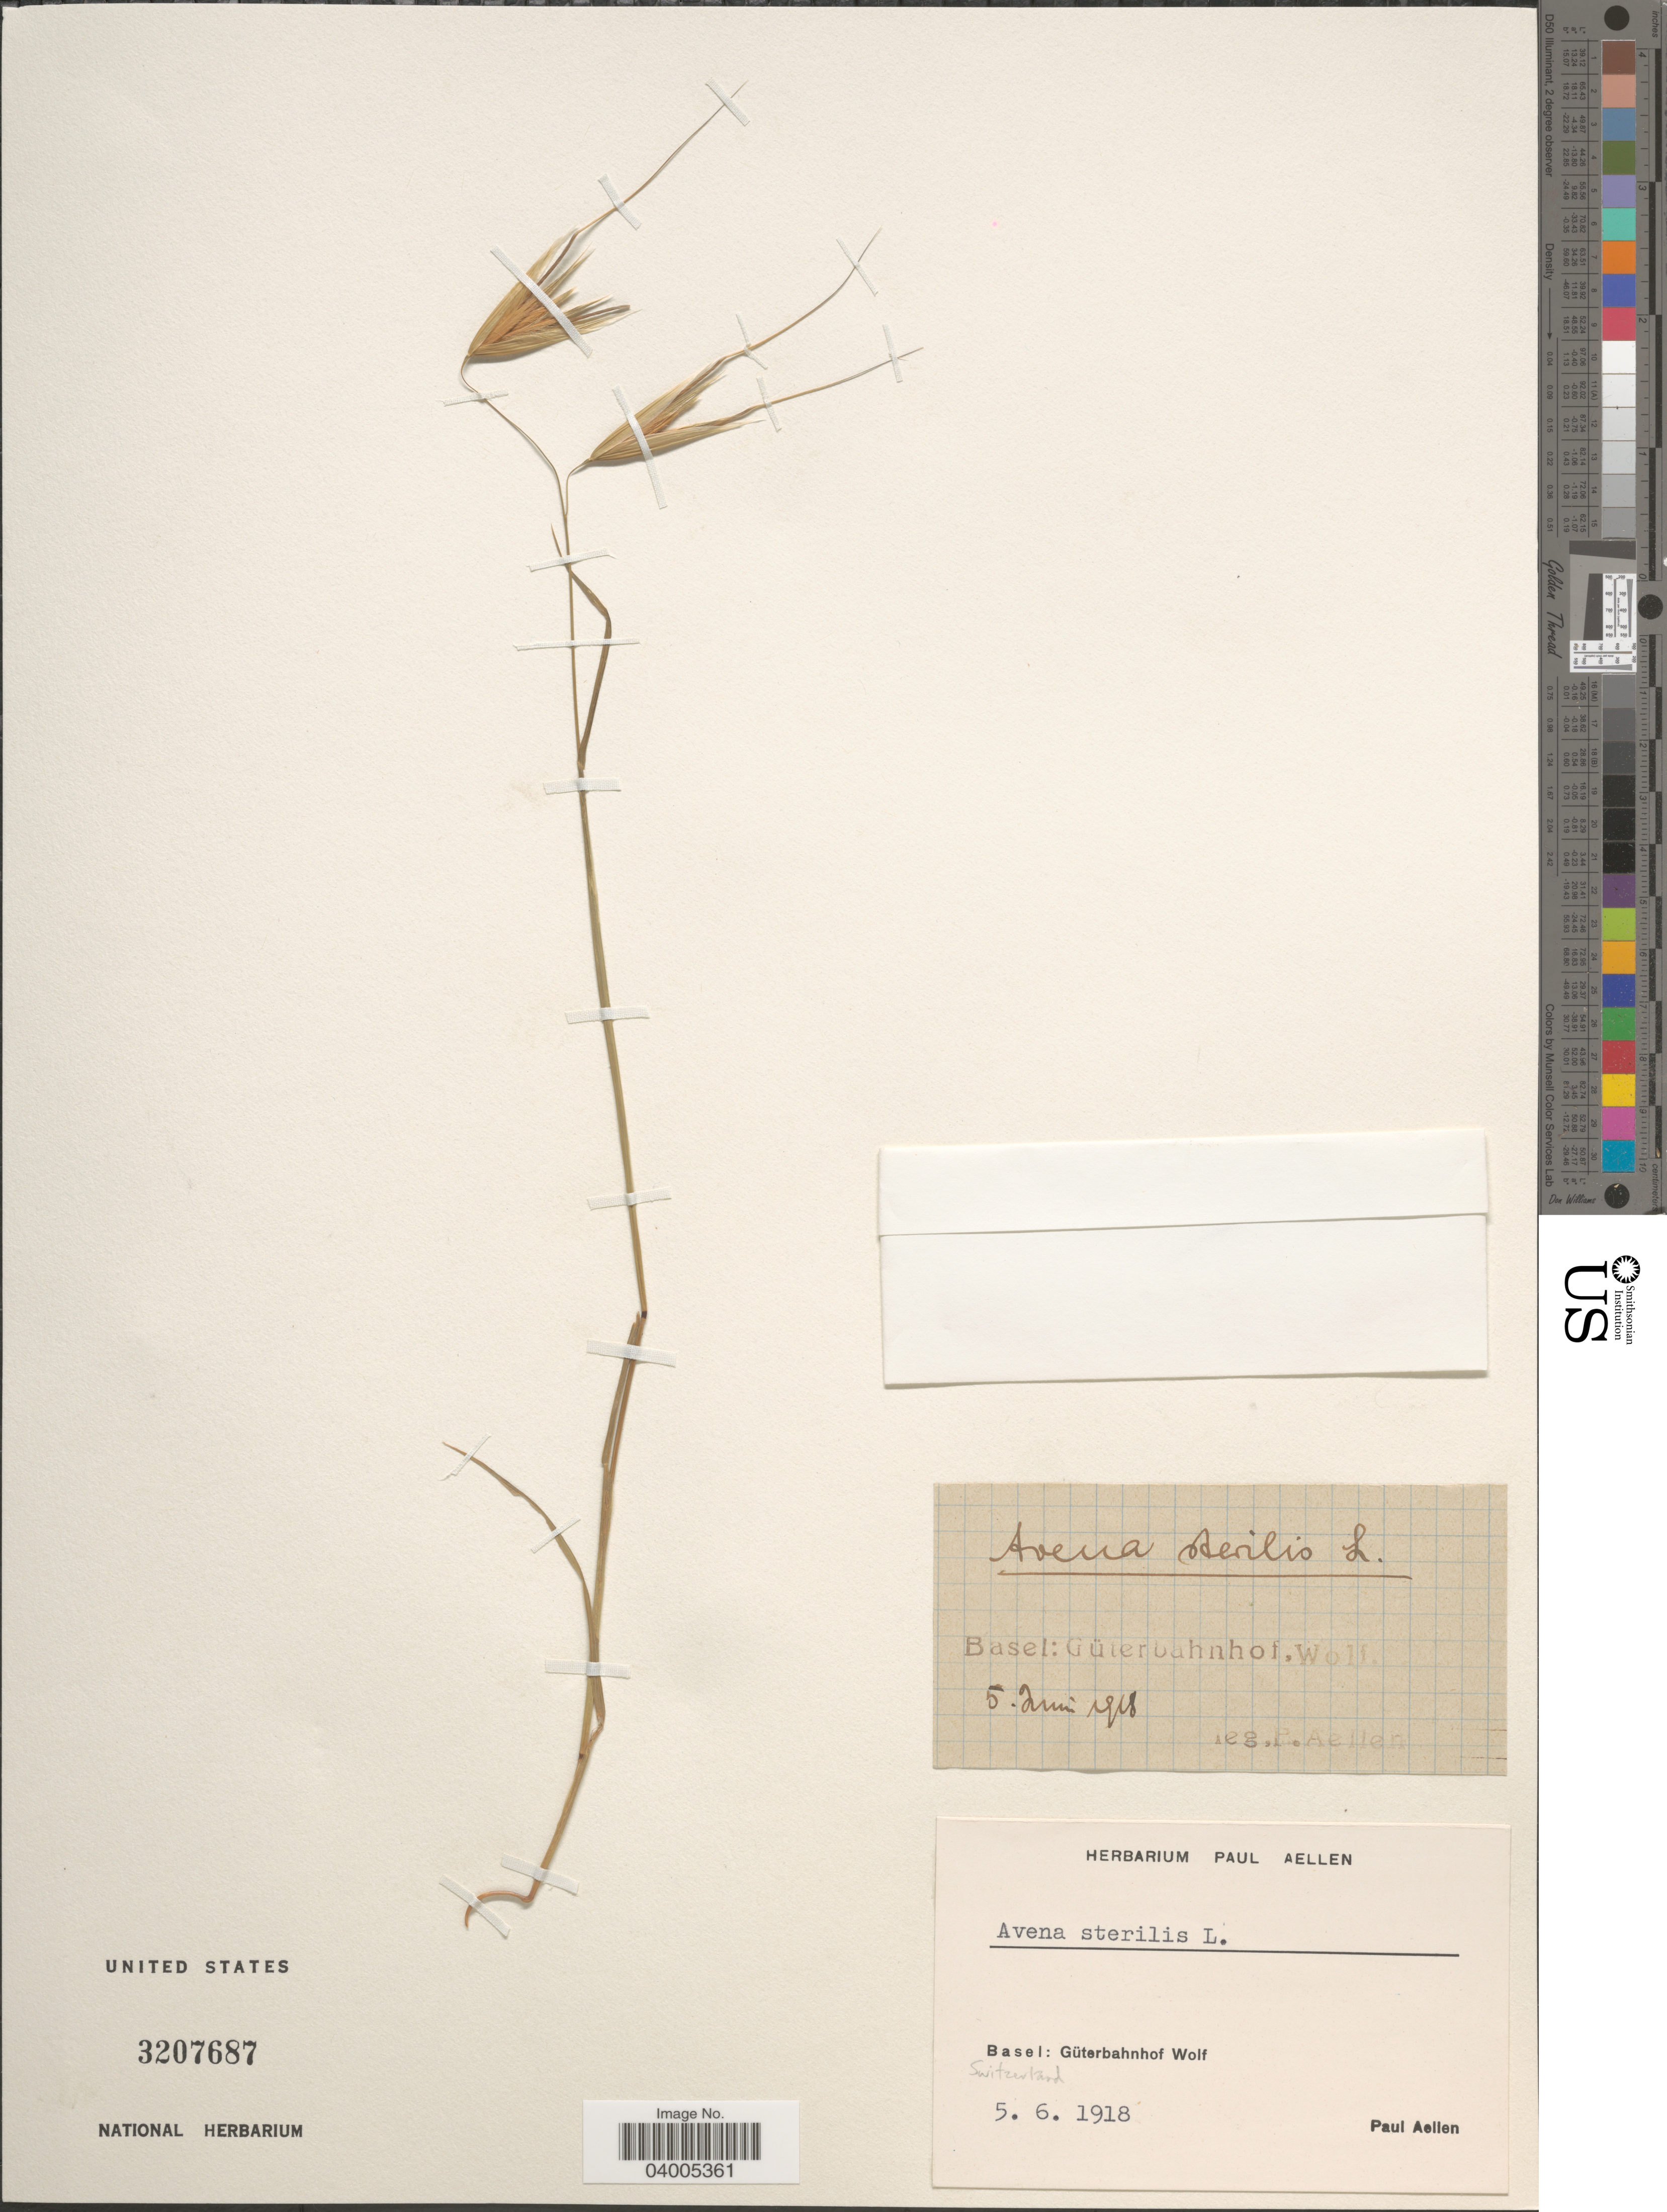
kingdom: Plantae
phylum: Tracheophyta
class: Liliopsida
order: Poales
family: Poaceae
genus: Avena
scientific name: Avena sterilis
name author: L.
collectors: P. Aellen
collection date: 1918-06-05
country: Switzerland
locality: Basel: Güterbahnhof Wolf.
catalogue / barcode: US 3207687